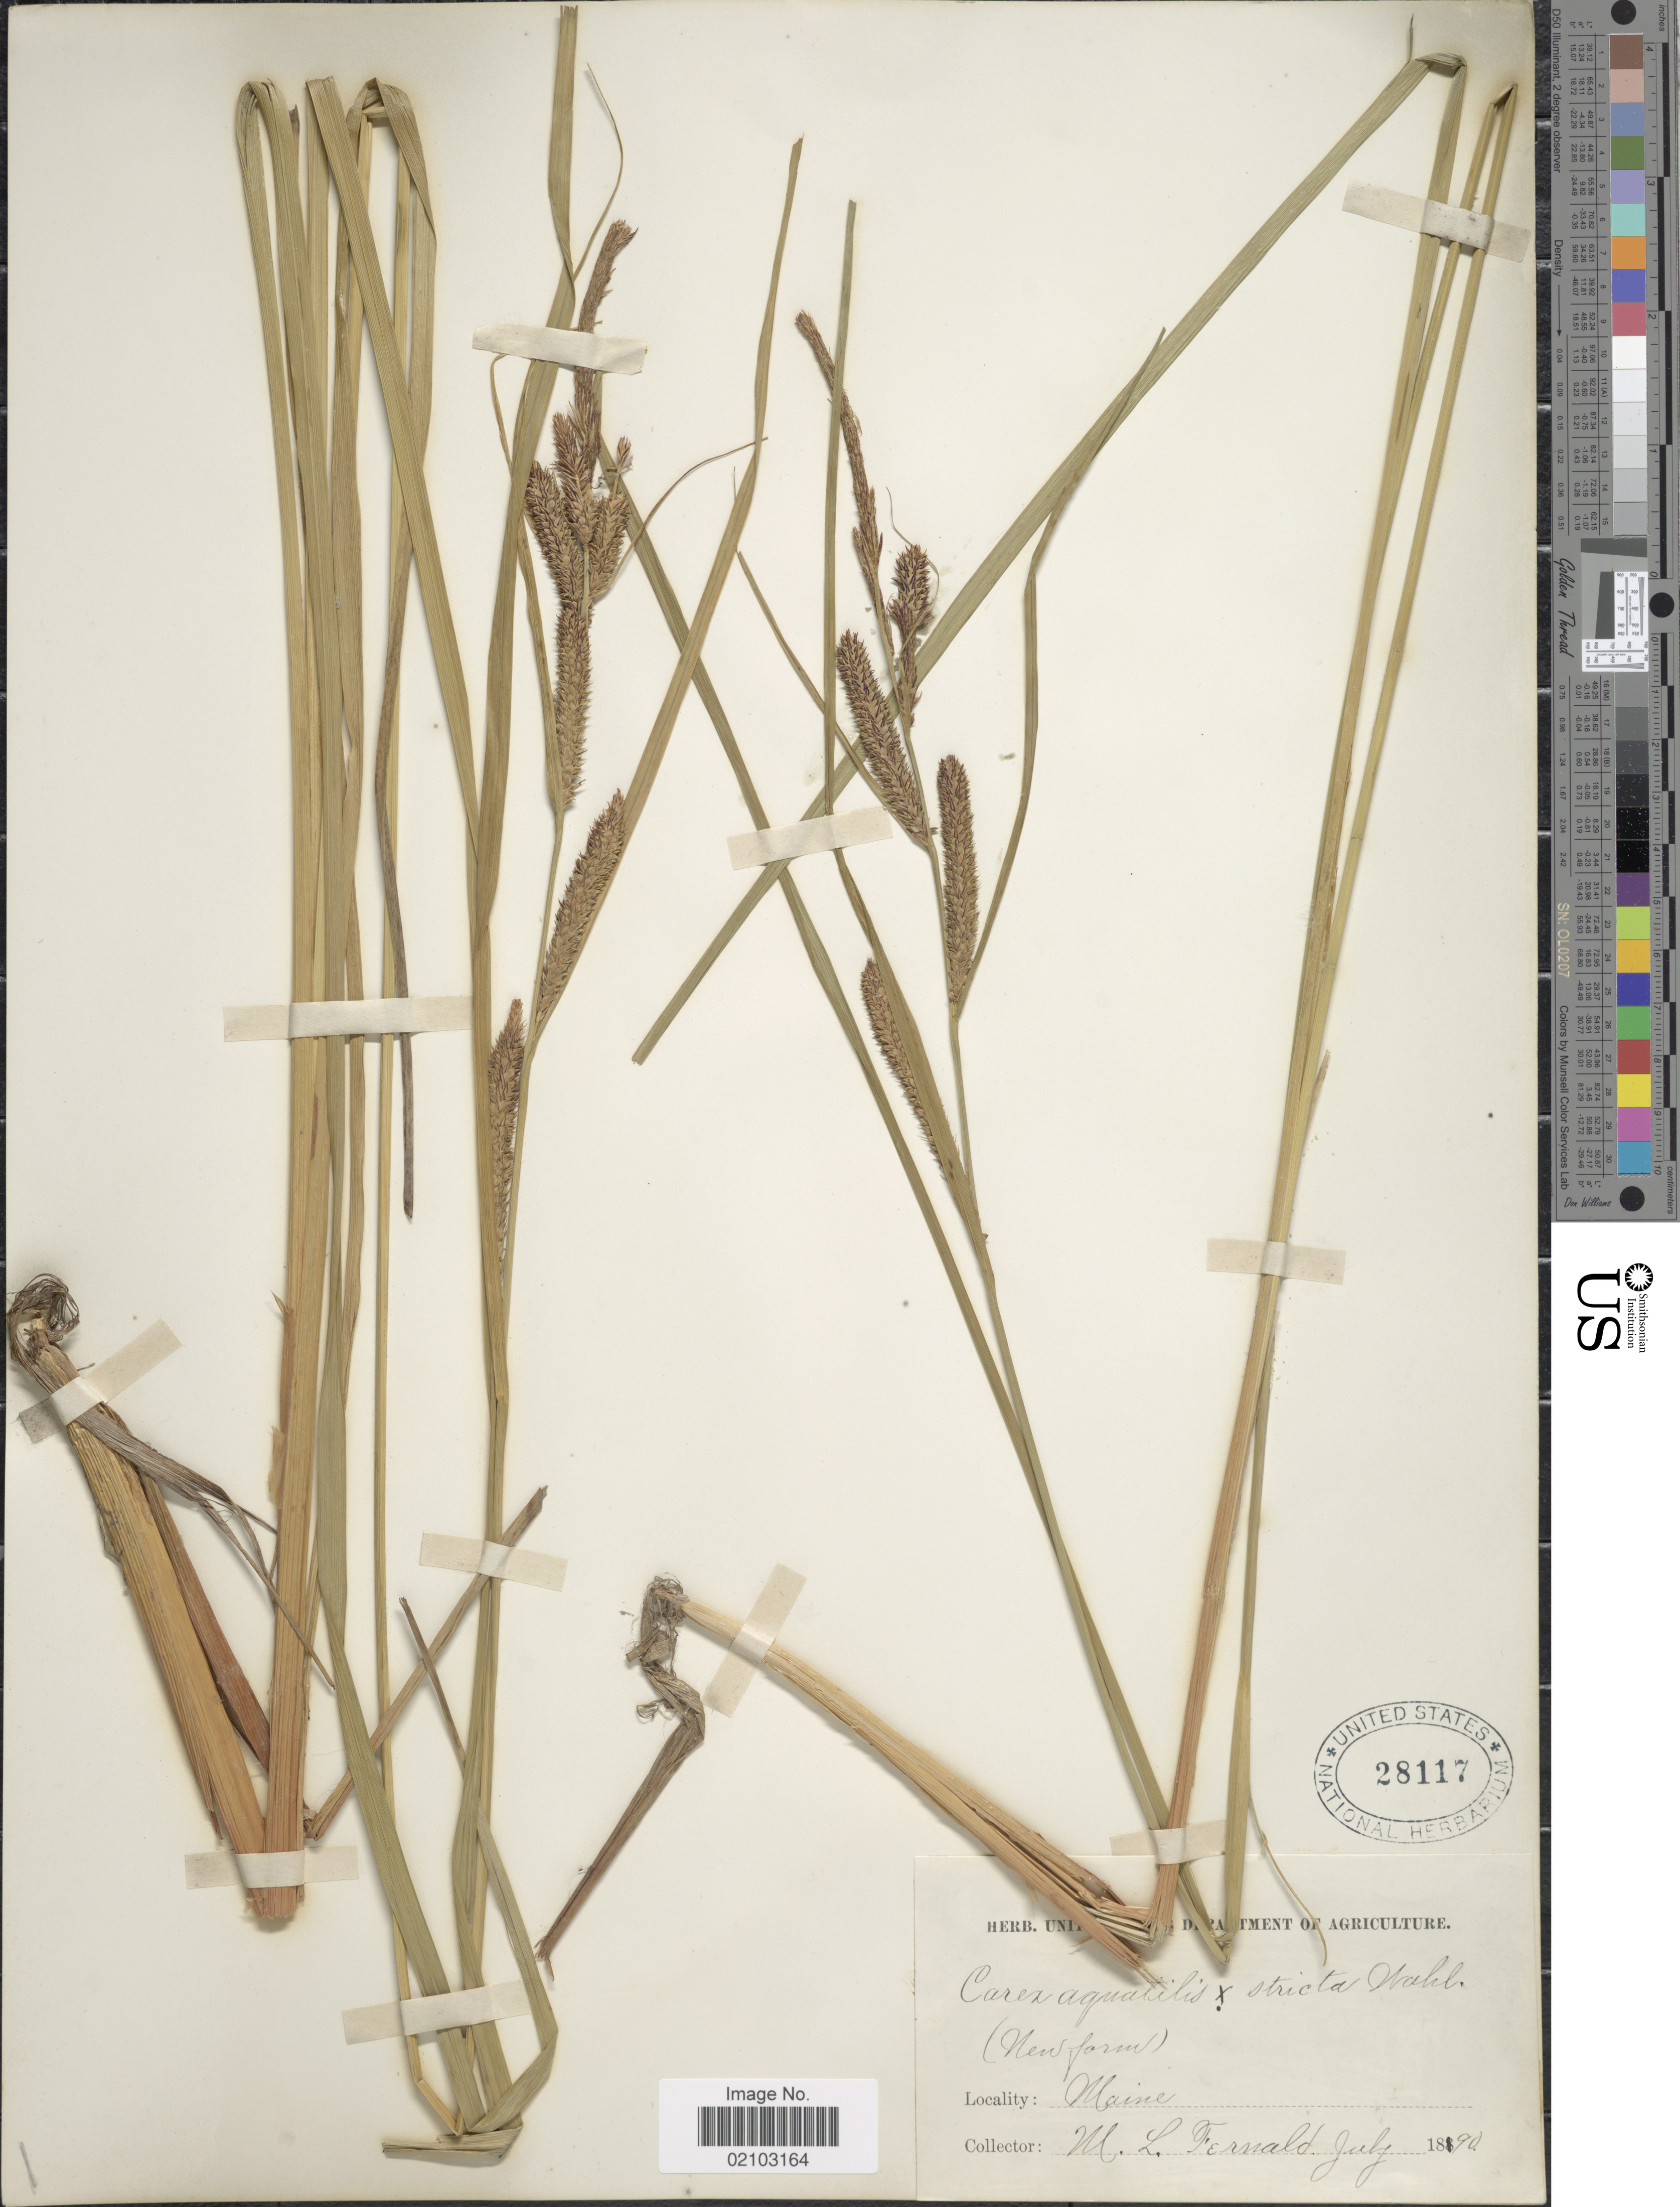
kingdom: Plantae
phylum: Tracheophyta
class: Liliopsida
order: Poales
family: Cyperaceae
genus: Carex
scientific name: Carex aquatilis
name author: Wahlenb.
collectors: M. L. Fernald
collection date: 1890-07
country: United States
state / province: Maine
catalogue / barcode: US 28117